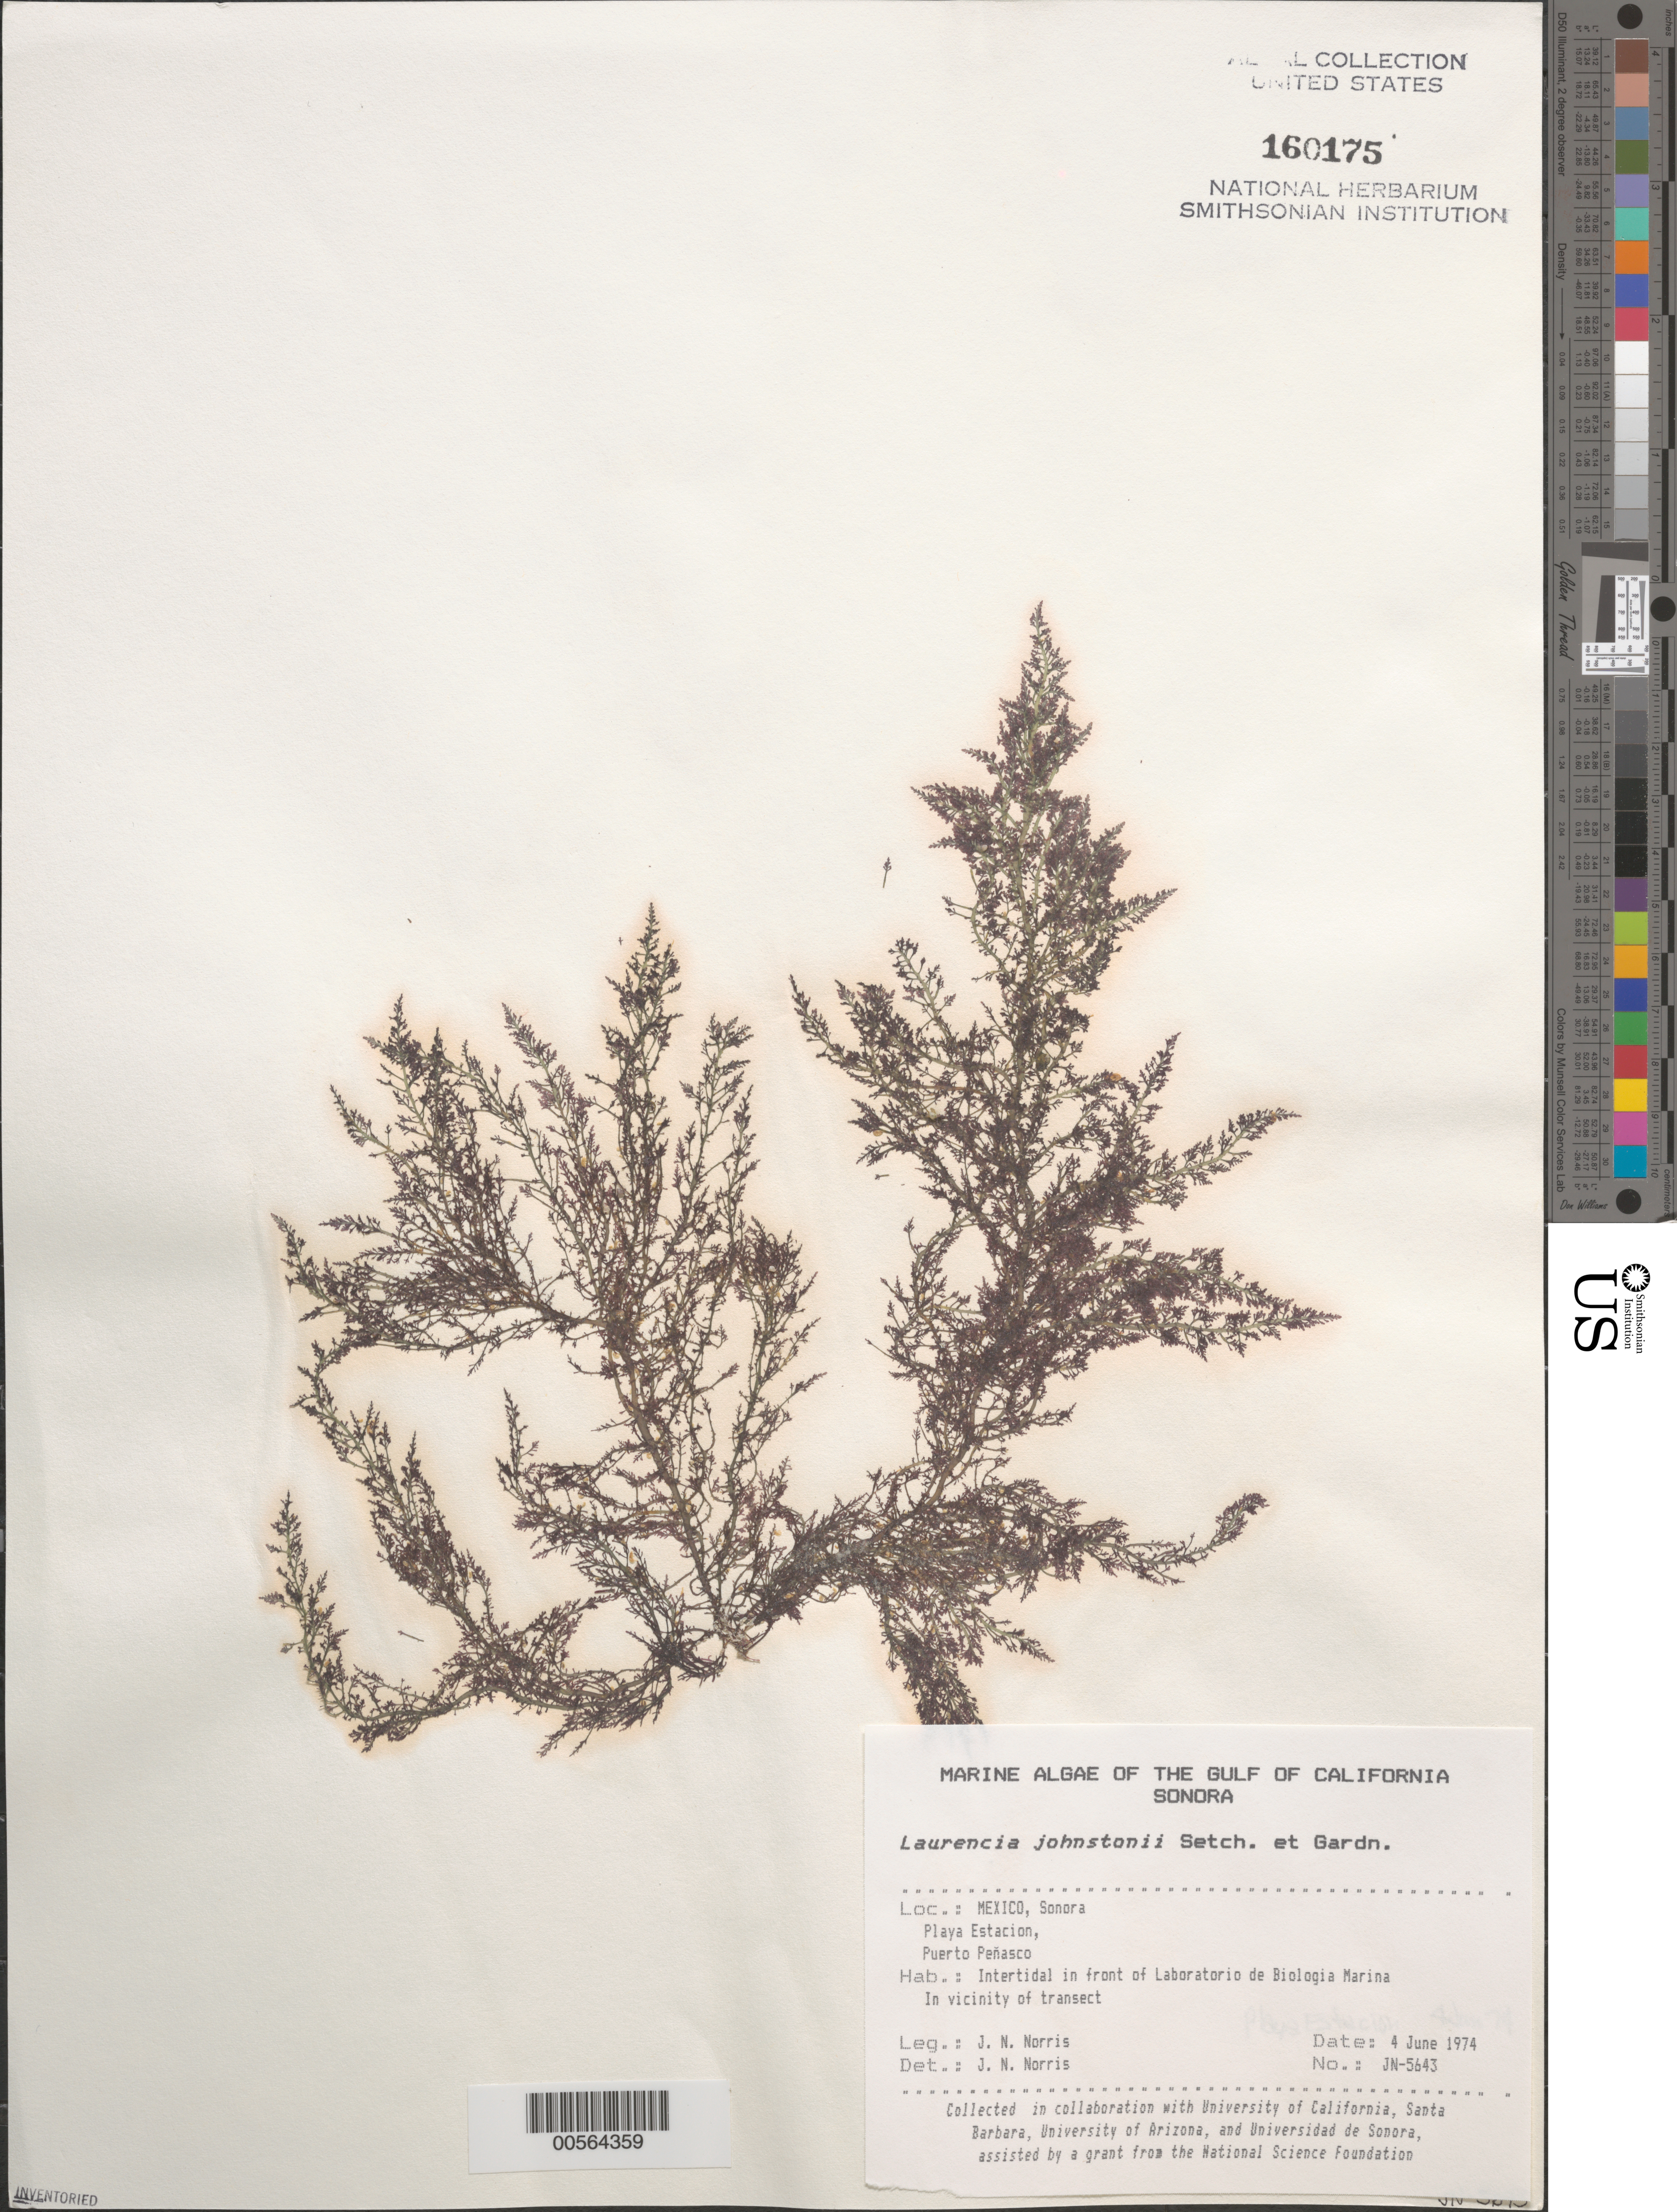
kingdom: Plantae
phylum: Rhodophyta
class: Florideophyceae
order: Ceramiales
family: Rhodomelaceae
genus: Laurencia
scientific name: Laurencia johnstonii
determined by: Norris, James N.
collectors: J. N. Norris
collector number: JN-5643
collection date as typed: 04 Jun 1974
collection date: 1974-06-04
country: Mexico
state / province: Sonora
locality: Playa Estacion, Puerto Penasco, Laboratorio de Biologia Marina shore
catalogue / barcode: US 160175